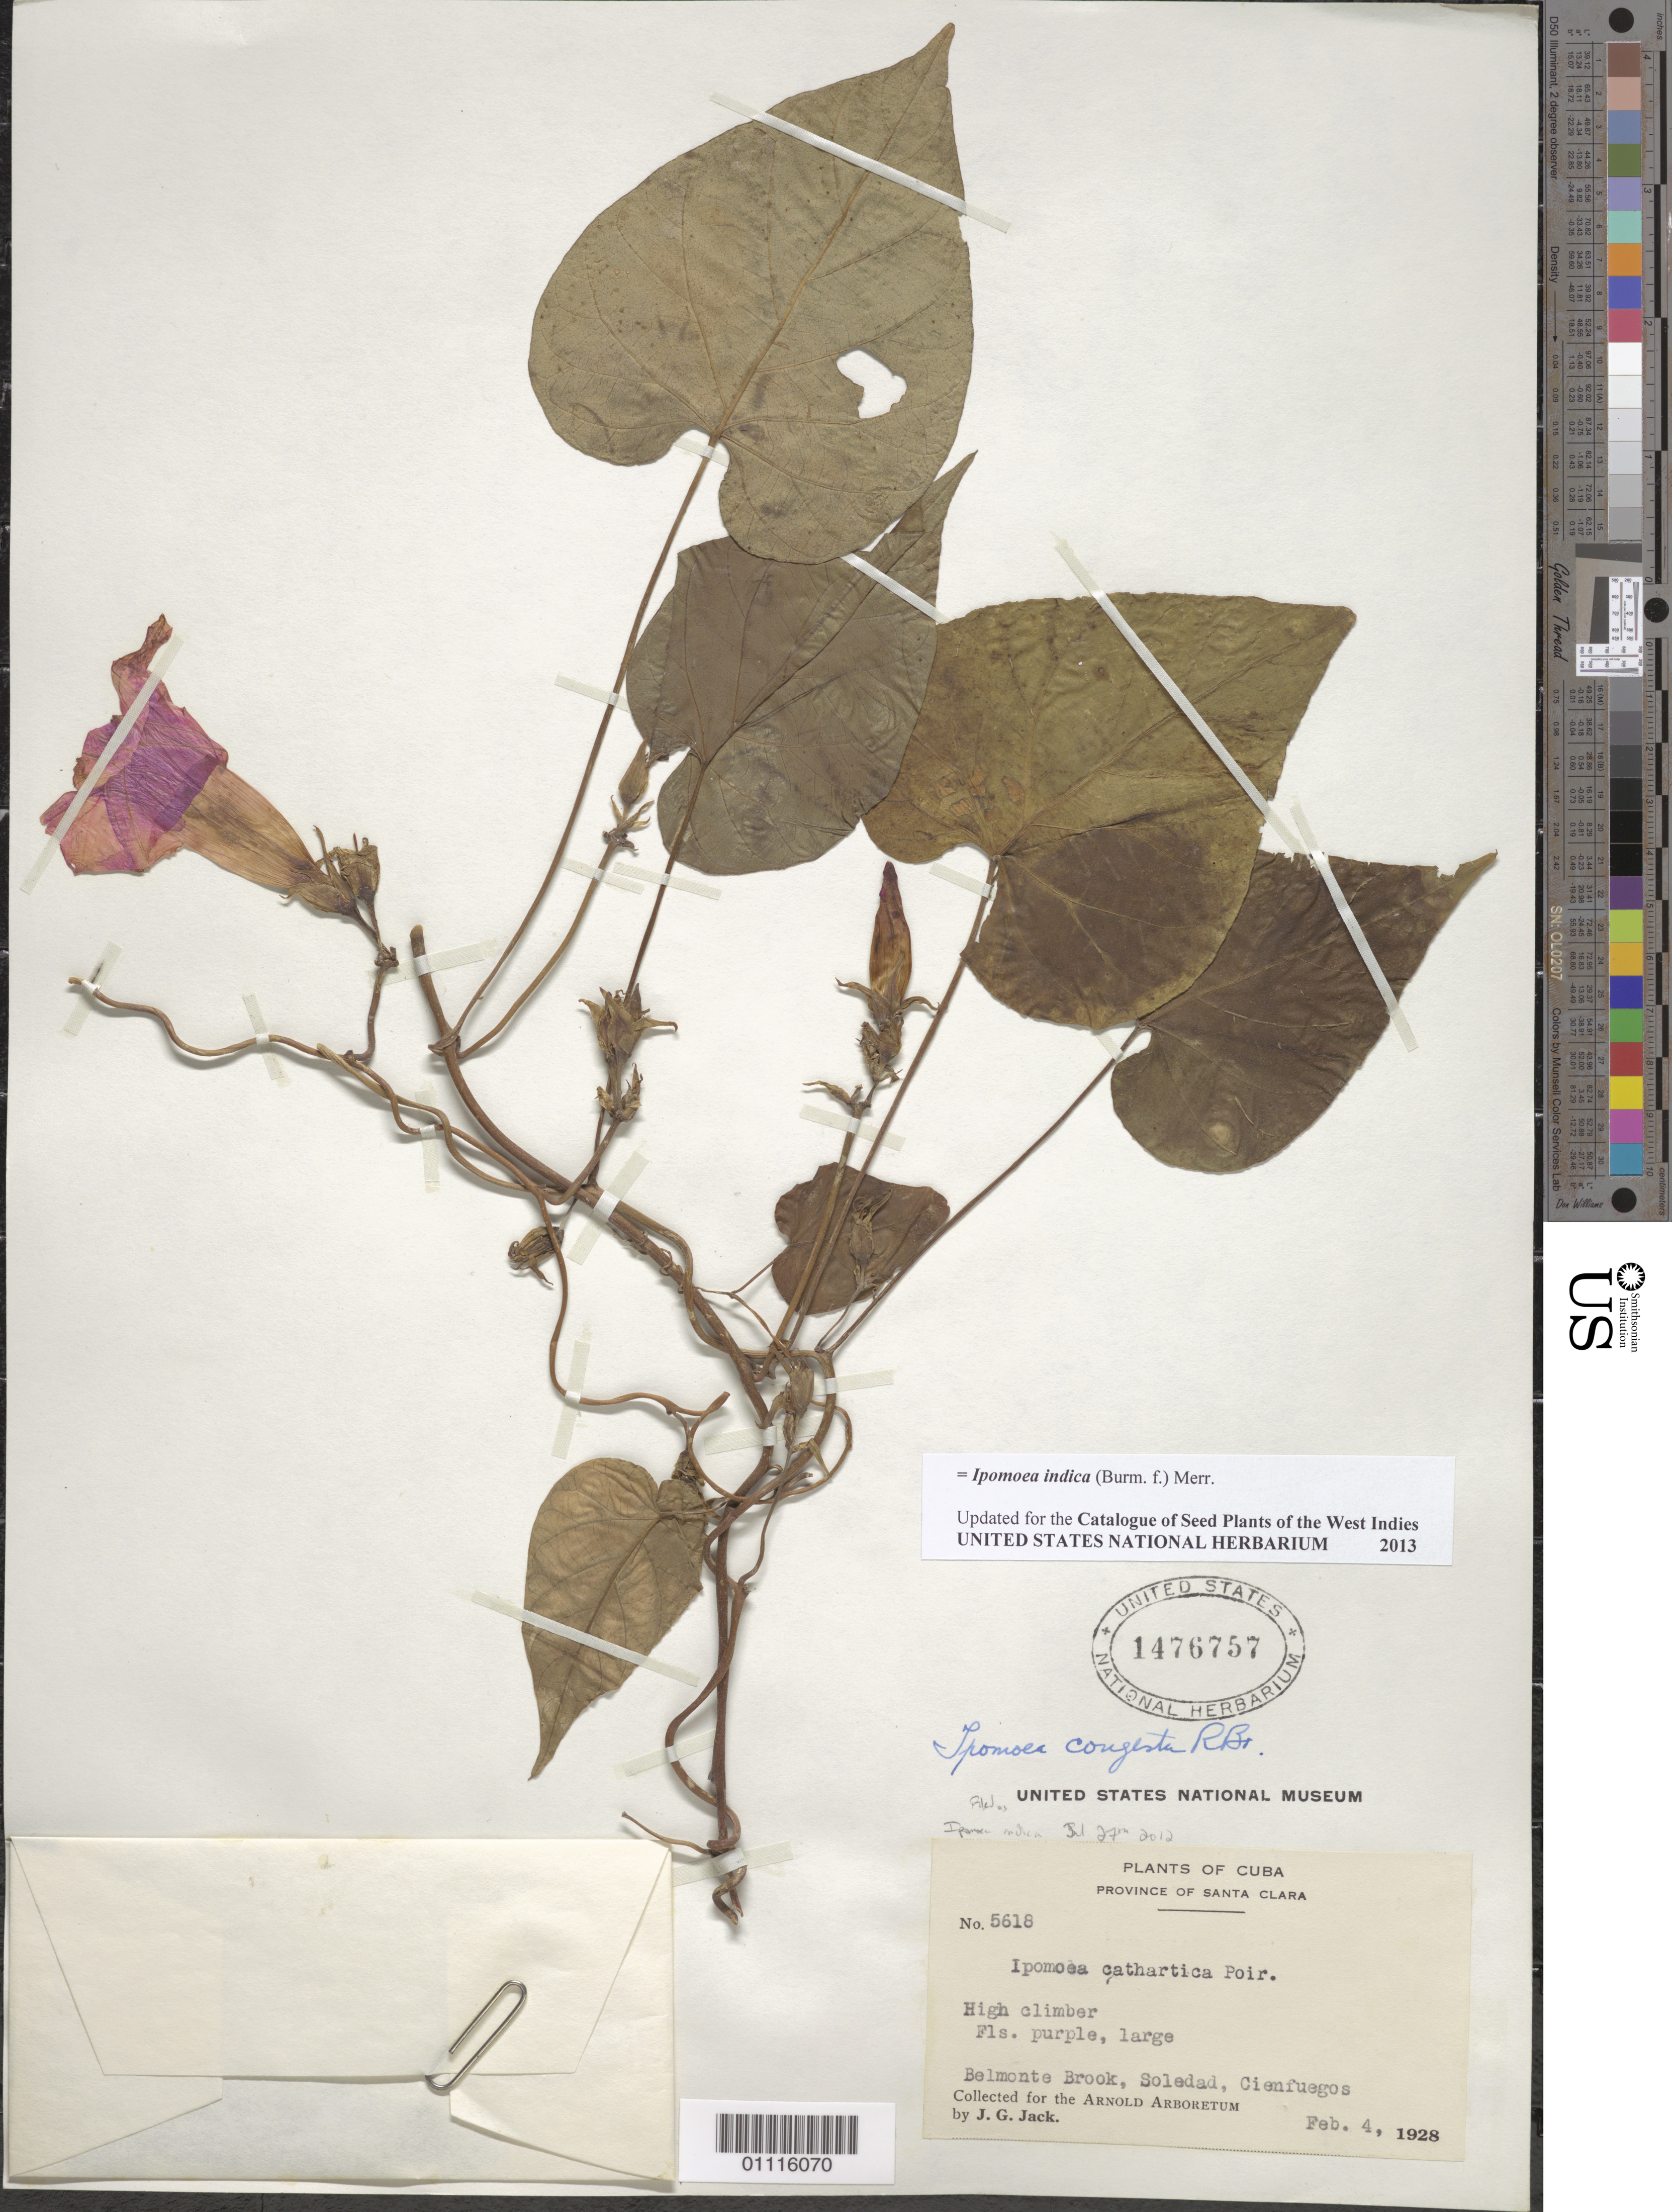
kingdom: Plantae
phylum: Tracheophyta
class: Magnoliopsida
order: Solanales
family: Convolvulaceae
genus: Ipomoea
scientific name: Ipomoea indica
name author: (Burm.) Merr.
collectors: J. G. Jack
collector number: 5618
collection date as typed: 04 Feb 1928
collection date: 1928-02-04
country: Cuba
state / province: Cienfuegos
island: Cuba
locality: Belmonte Brook, Soledad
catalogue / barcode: US 1476757